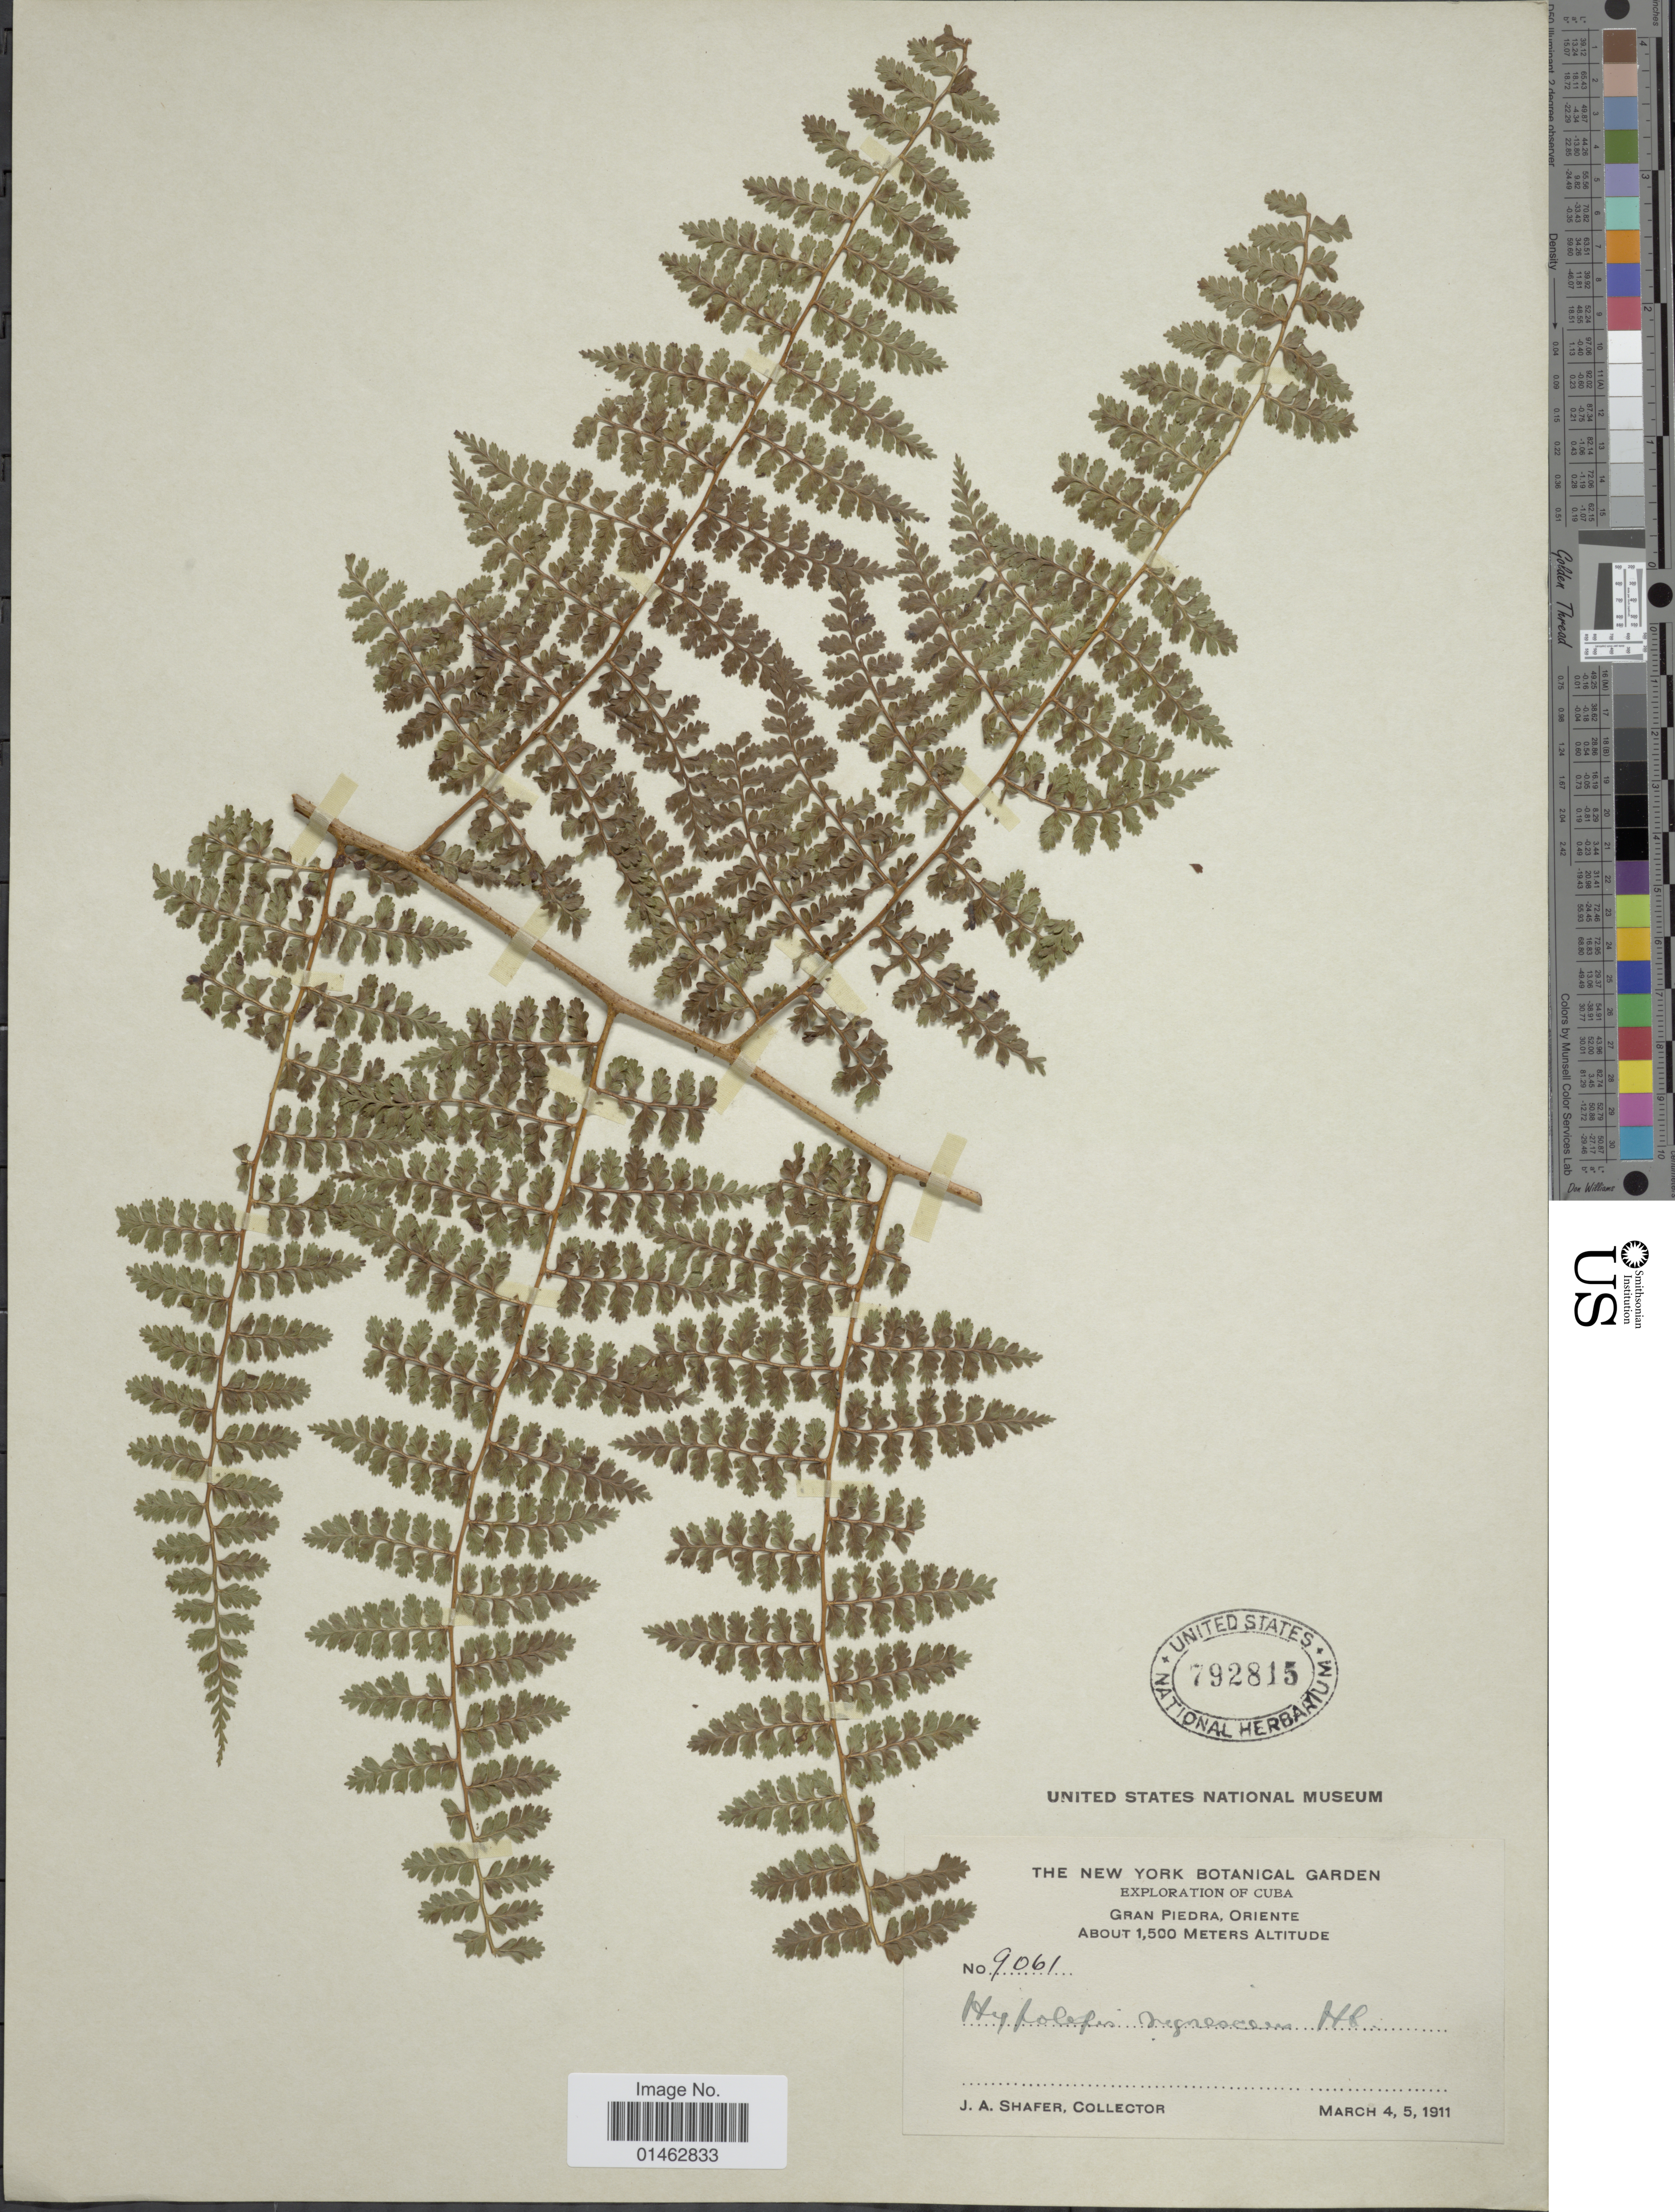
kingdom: Plantae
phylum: Tracheophyta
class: Polypodiopsida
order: Polypodiales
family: Dennstaedtiaceae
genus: Hypolepis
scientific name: Hypolepis nigrescens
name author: Hook.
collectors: J. A. Shafer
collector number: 9061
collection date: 1911-03-04/1911-03-05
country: Cuba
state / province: Oriente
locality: Gran Piedra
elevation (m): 1500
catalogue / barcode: US 792815